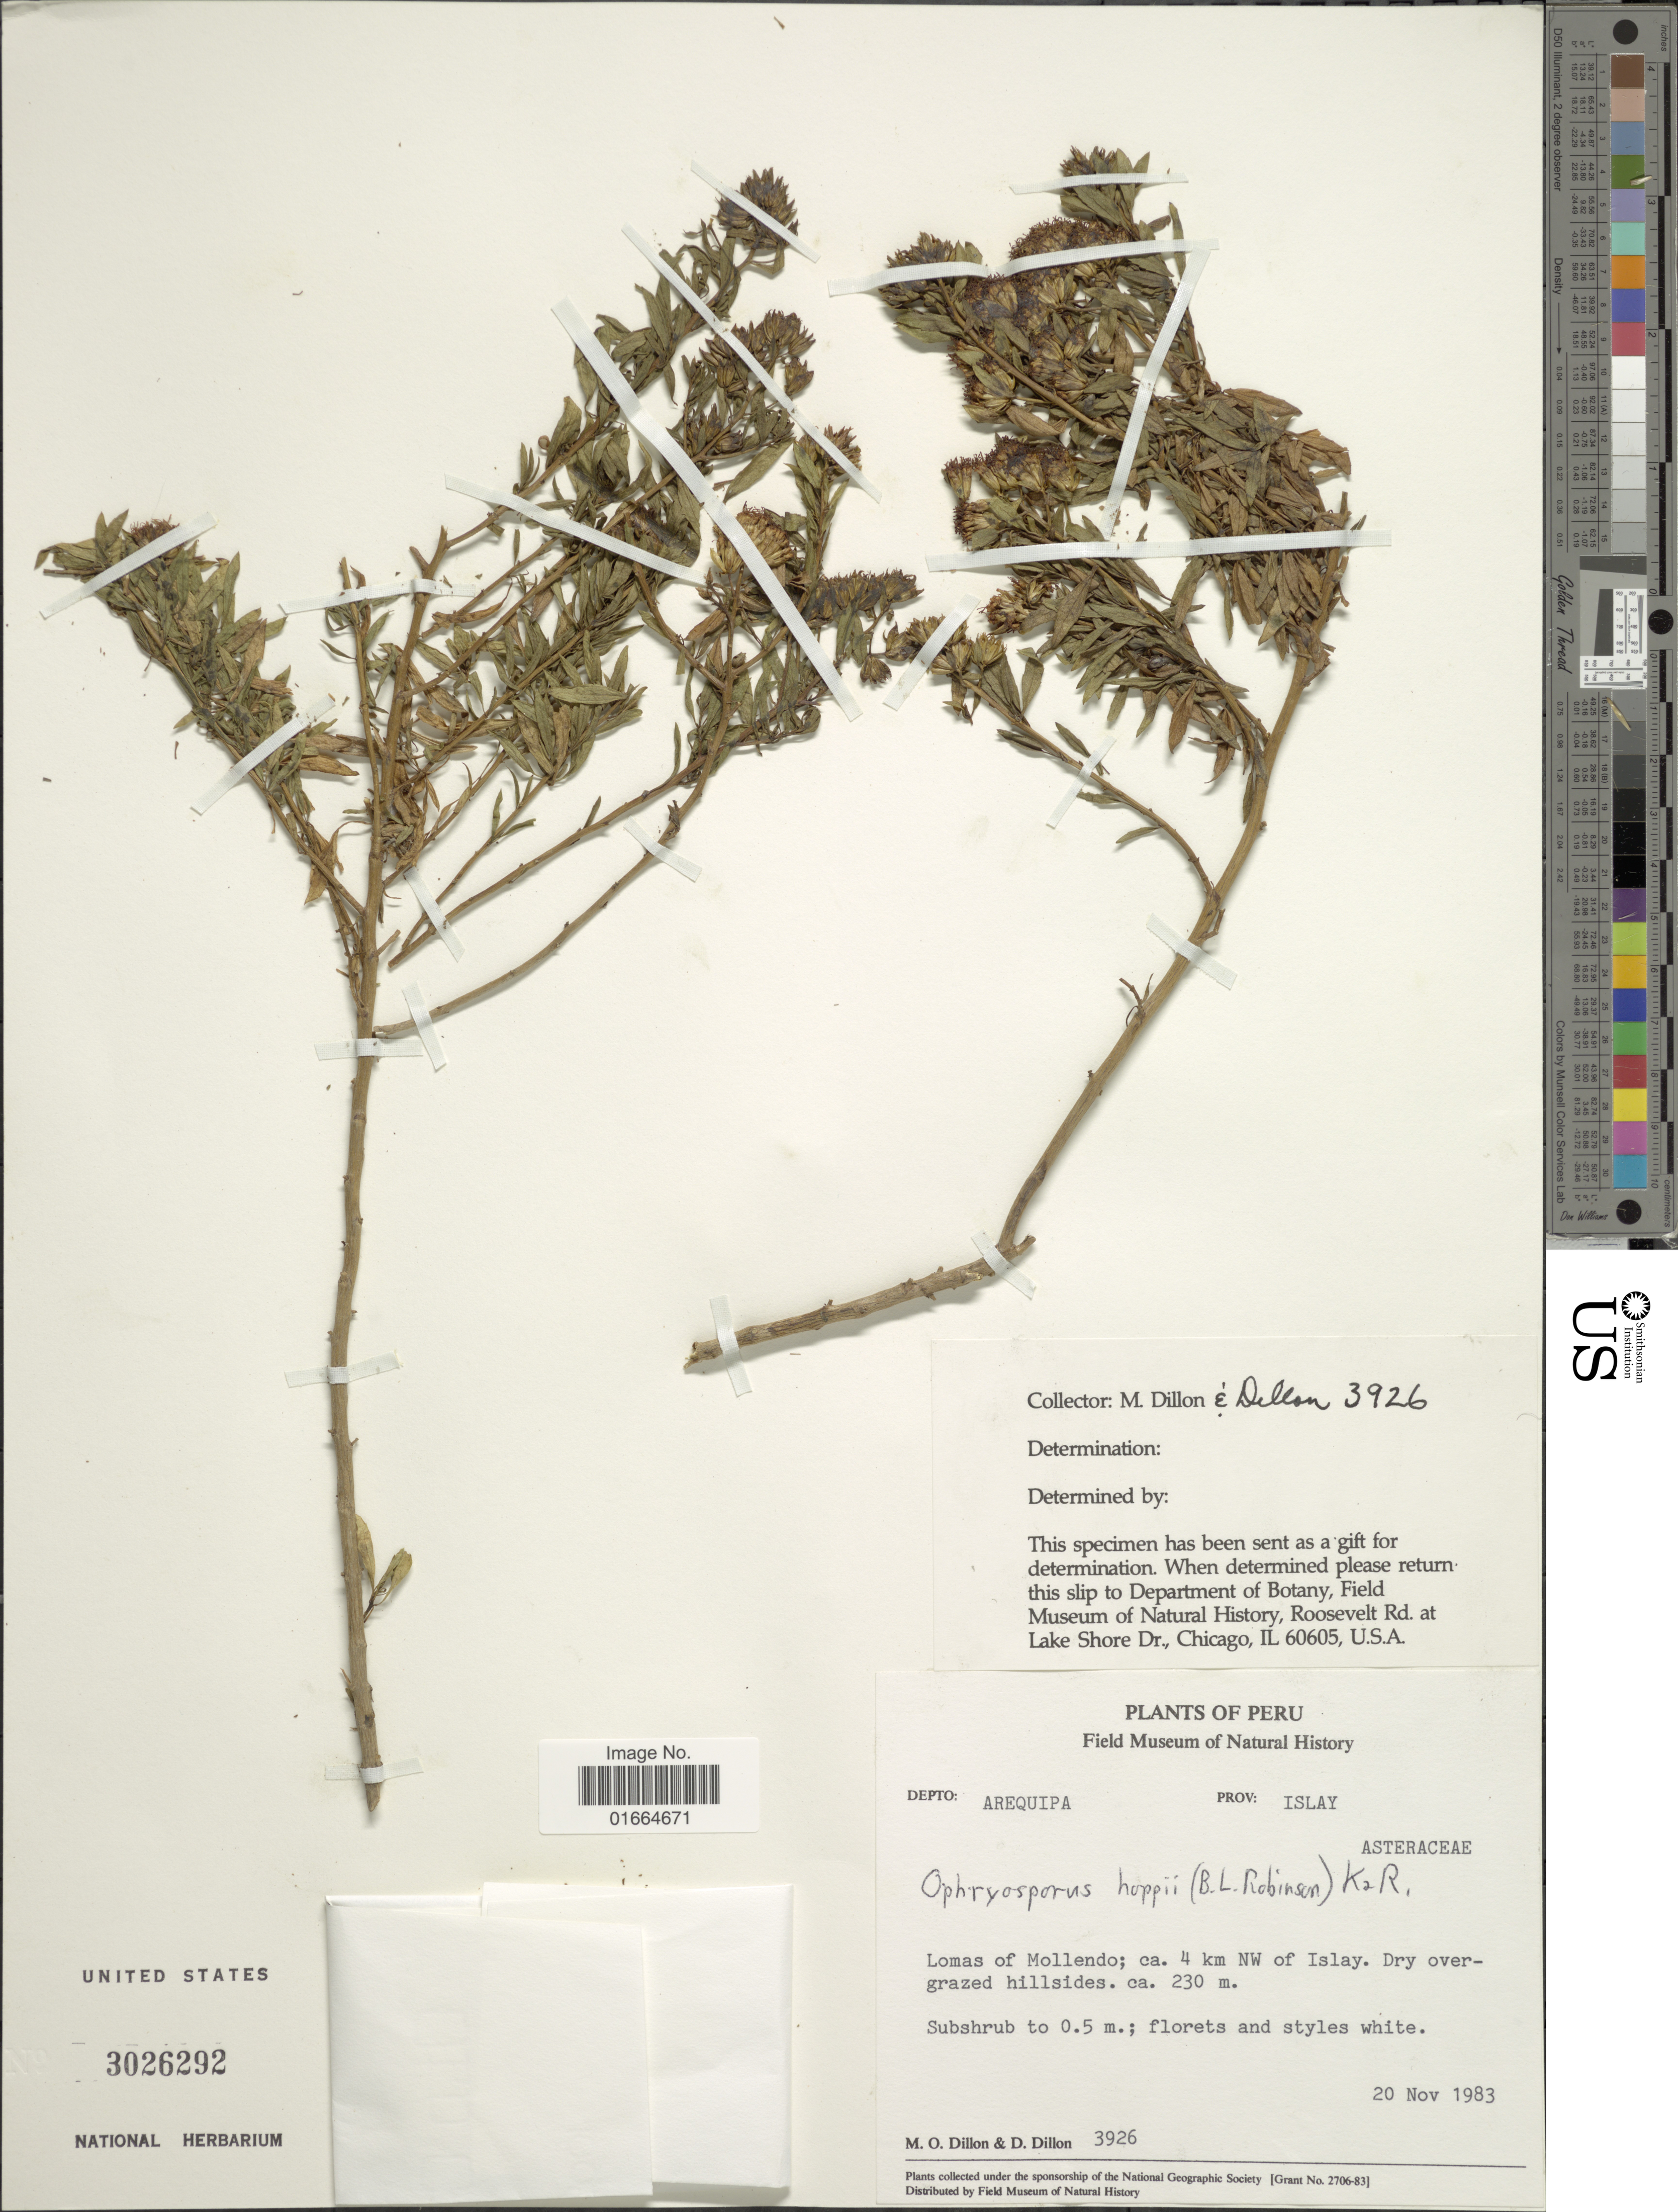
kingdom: Plantae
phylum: Tracheophyta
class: Magnoliopsida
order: Asterales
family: Asteraceae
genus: Ophryosporus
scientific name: Ophryosporus hoppii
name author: (B.L. Rob.) R.M. King & H. Rob.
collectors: M. O. Dillon & D. Dillon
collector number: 3926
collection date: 1983-11-20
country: Peru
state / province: Arequipa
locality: Depto.: Arequipa, Prov.: Islay, Lomas of Mollendo; 4 km NW of Islay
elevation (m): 230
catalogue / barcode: US 3026292